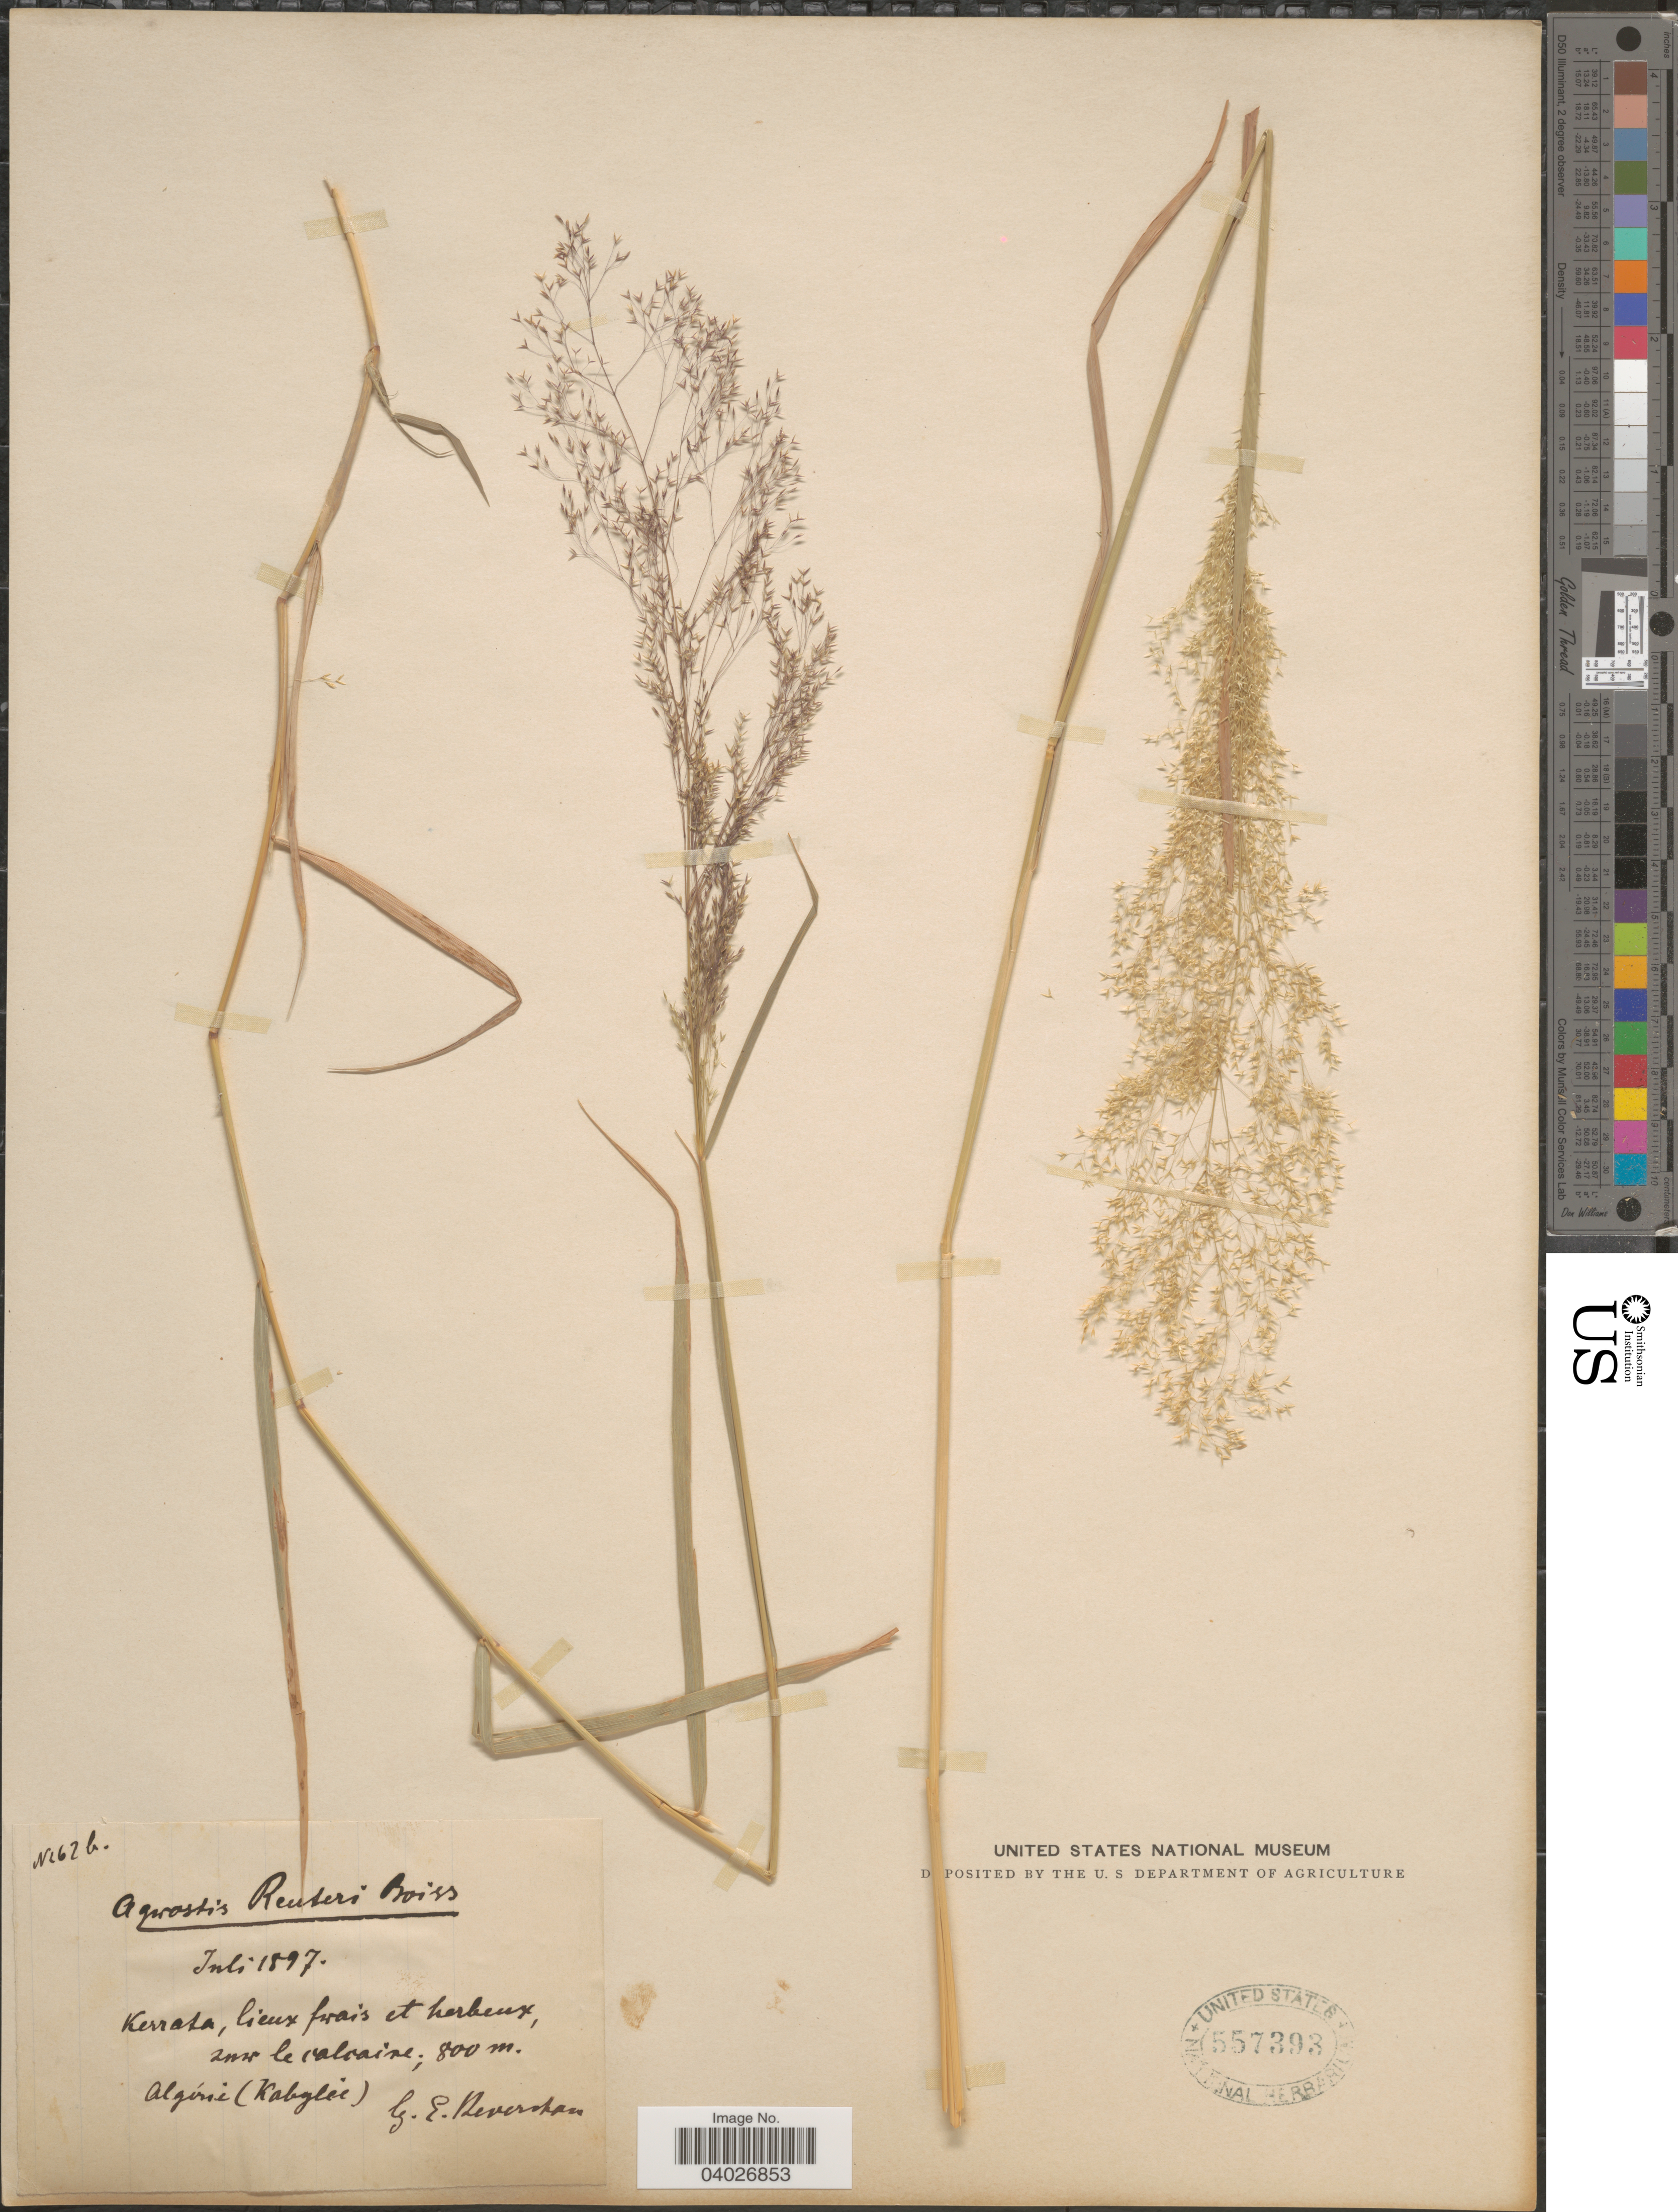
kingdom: Plantae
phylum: Tracheophyta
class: Liliopsida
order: Poales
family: Poaceae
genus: Agrostis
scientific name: Agrostis reuteri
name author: Boiss.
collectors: E. Reverchon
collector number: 262b*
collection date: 1897-07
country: Algeria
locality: Kerrata, lieux frais et herbeux, sur le calcaire. Algérie (Kabylie).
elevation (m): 800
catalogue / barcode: US 557393